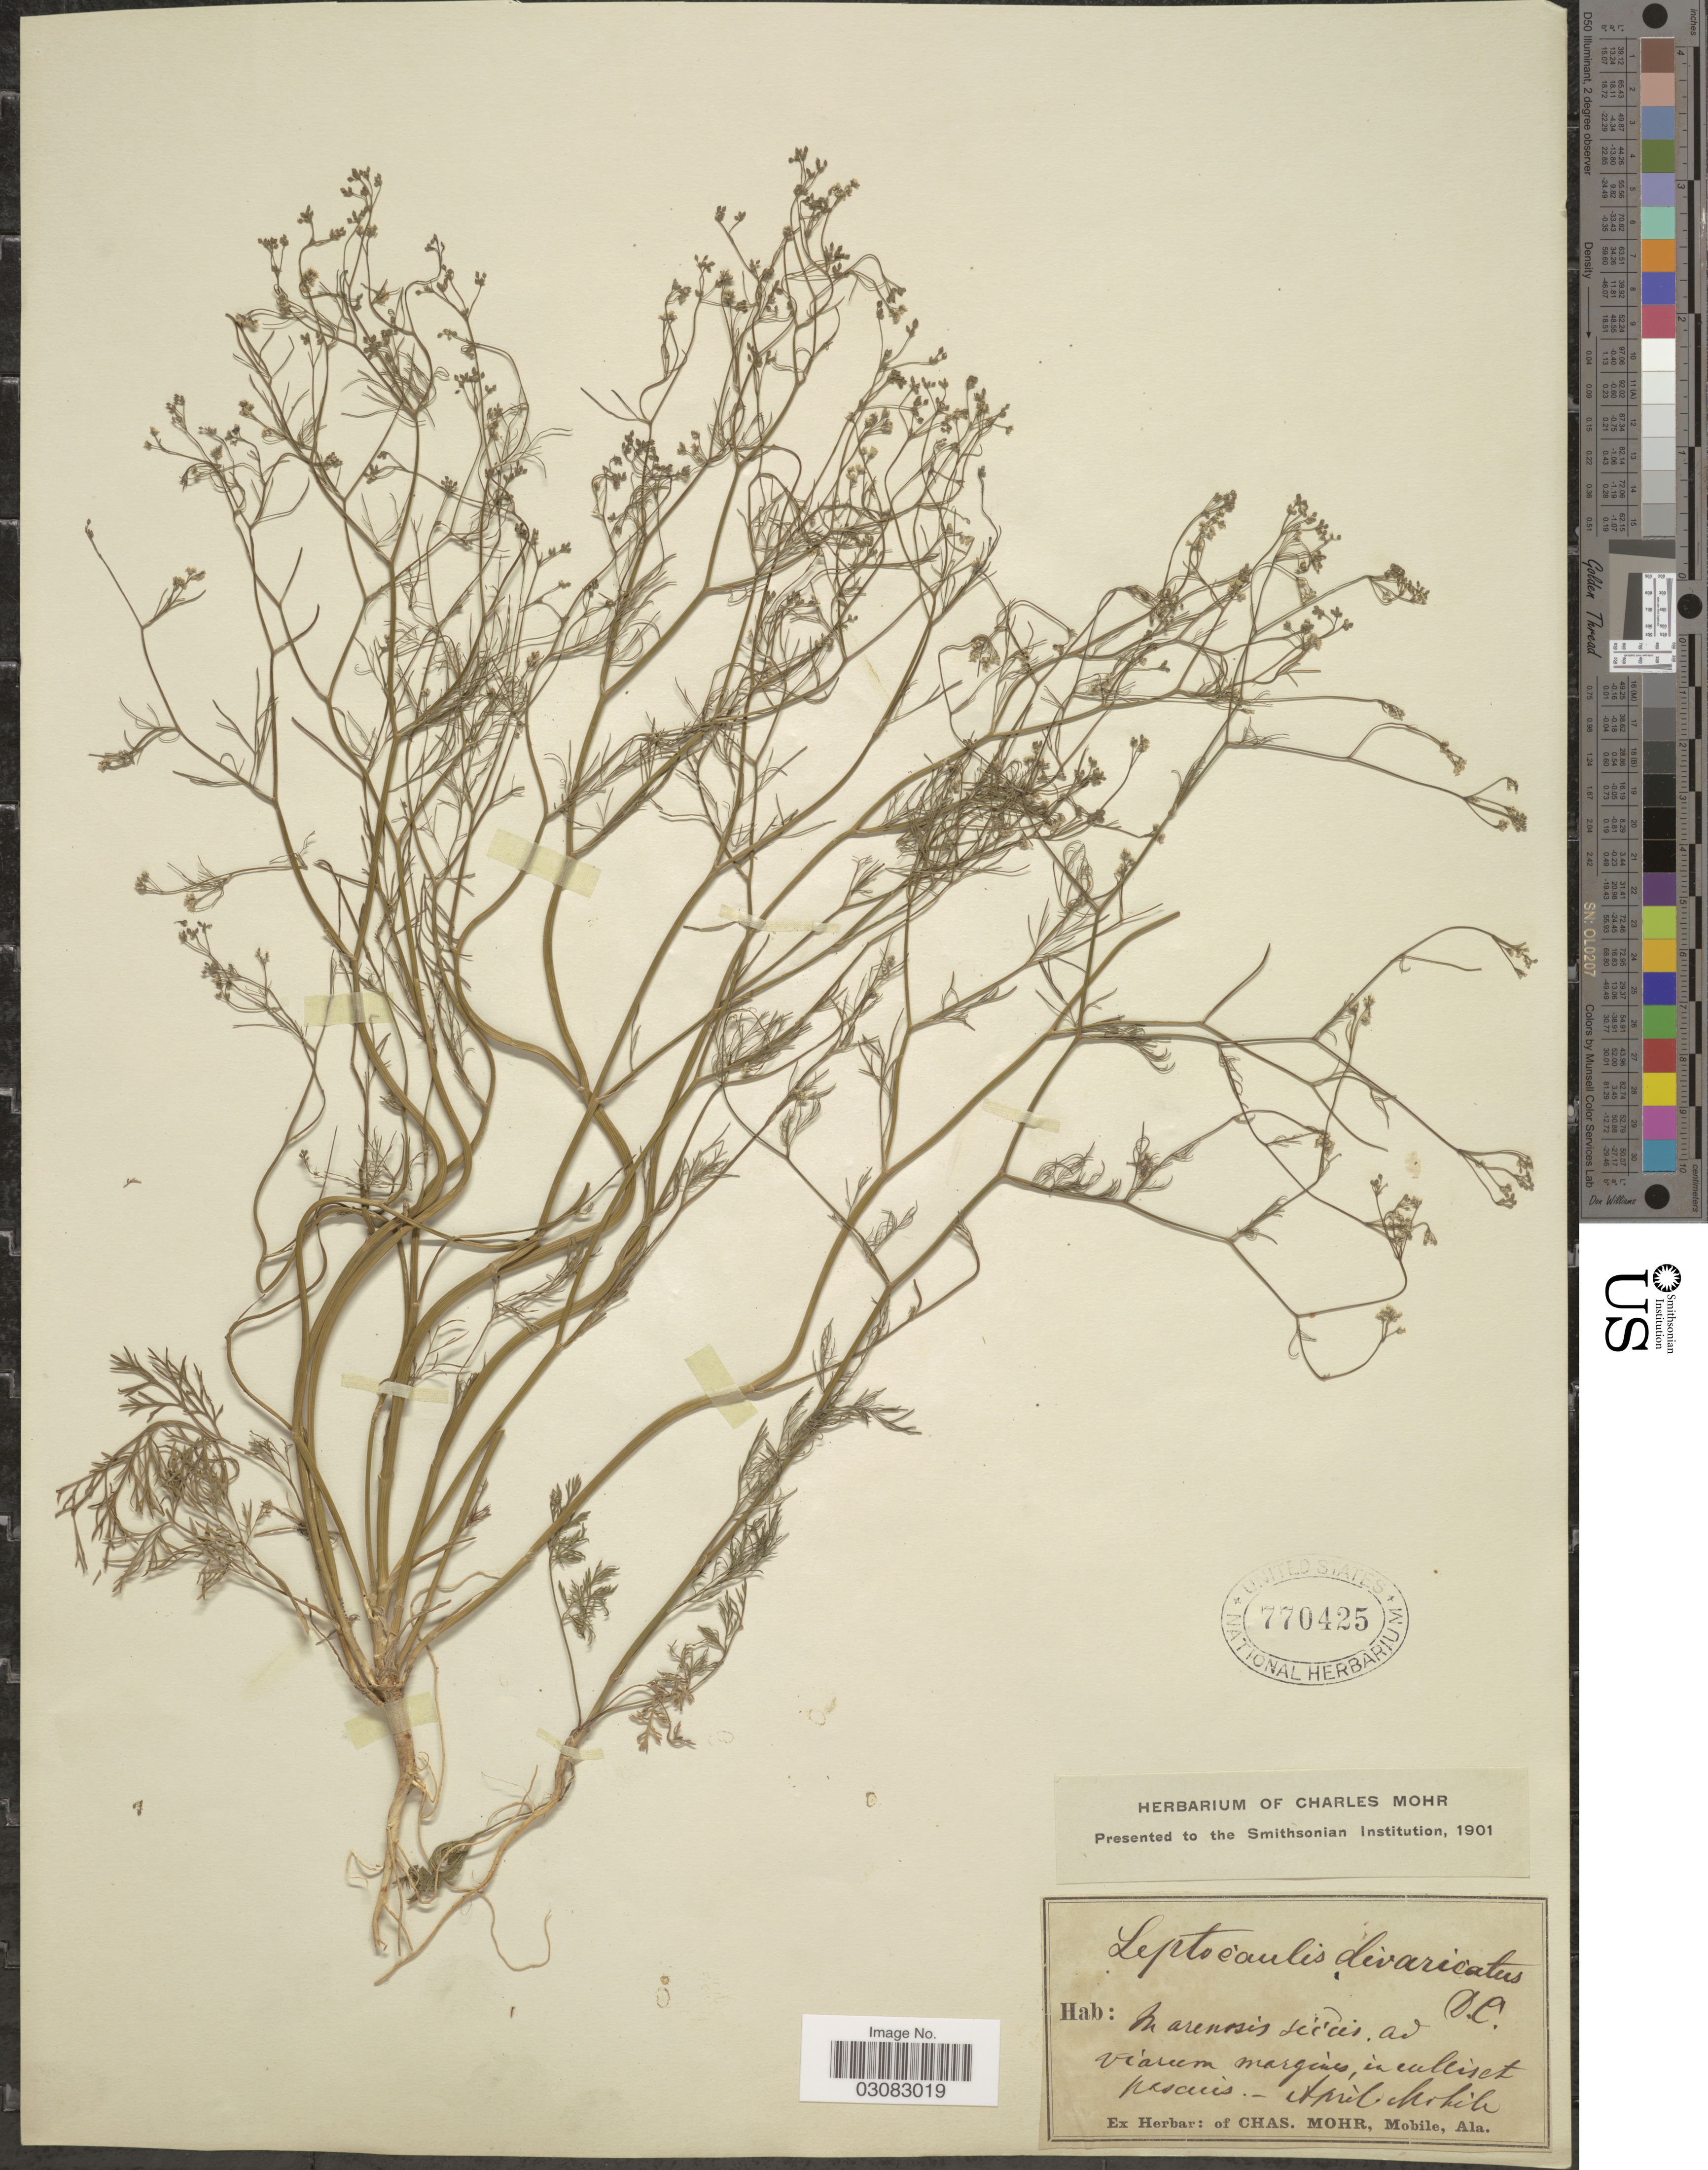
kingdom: Plantae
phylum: Tracheophyta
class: Magnoliopsida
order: Apiales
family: Apiaceae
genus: Spermolepis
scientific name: Spermolepis divaricata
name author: (Walter) Raf.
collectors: ex herb. Charles Mohr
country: United States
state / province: Alabama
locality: Mobile.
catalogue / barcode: US 770425